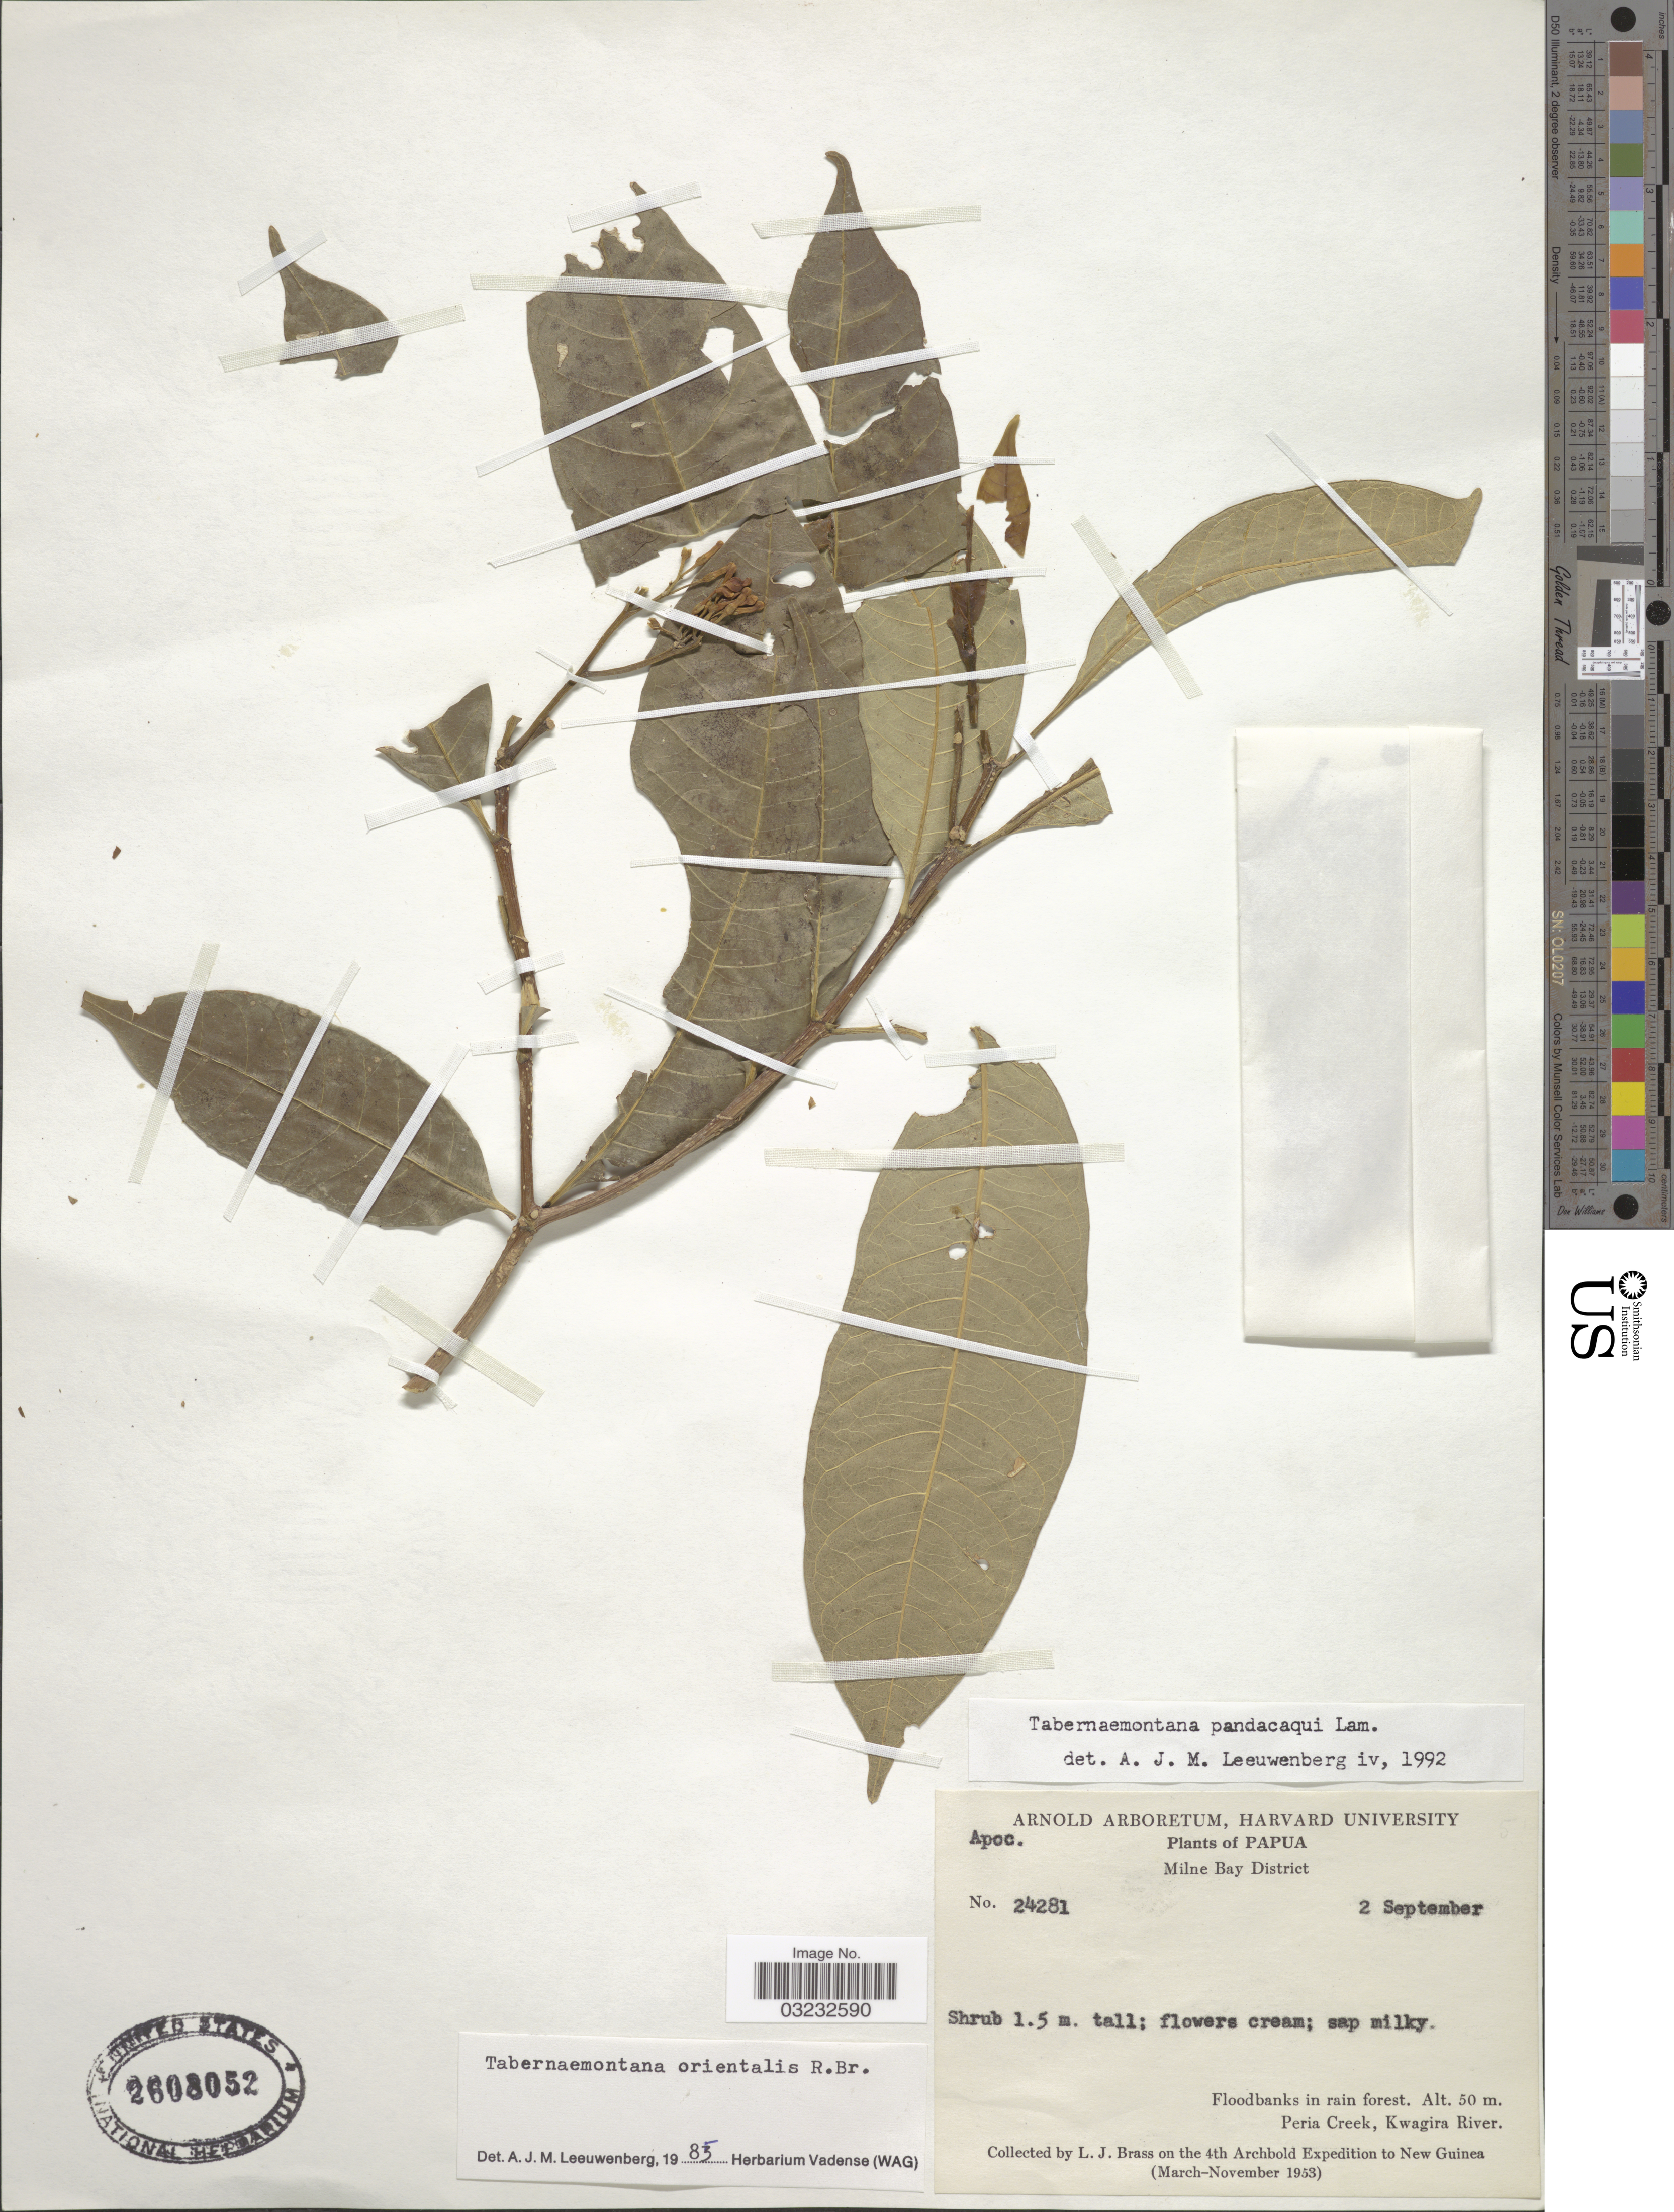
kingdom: Plantae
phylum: Tracheophyta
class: Magnoliopsida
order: Gentianales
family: Apocynaceae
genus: Tabernaemontana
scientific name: Tabernaemontana pandacaqui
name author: Poir.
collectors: L. J. Brass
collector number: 24281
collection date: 1953-09-02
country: Papua New Guinea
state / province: Milne Bay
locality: Milne Bay District, Peria Creek, Kwagira River.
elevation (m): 50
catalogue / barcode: US 2608052